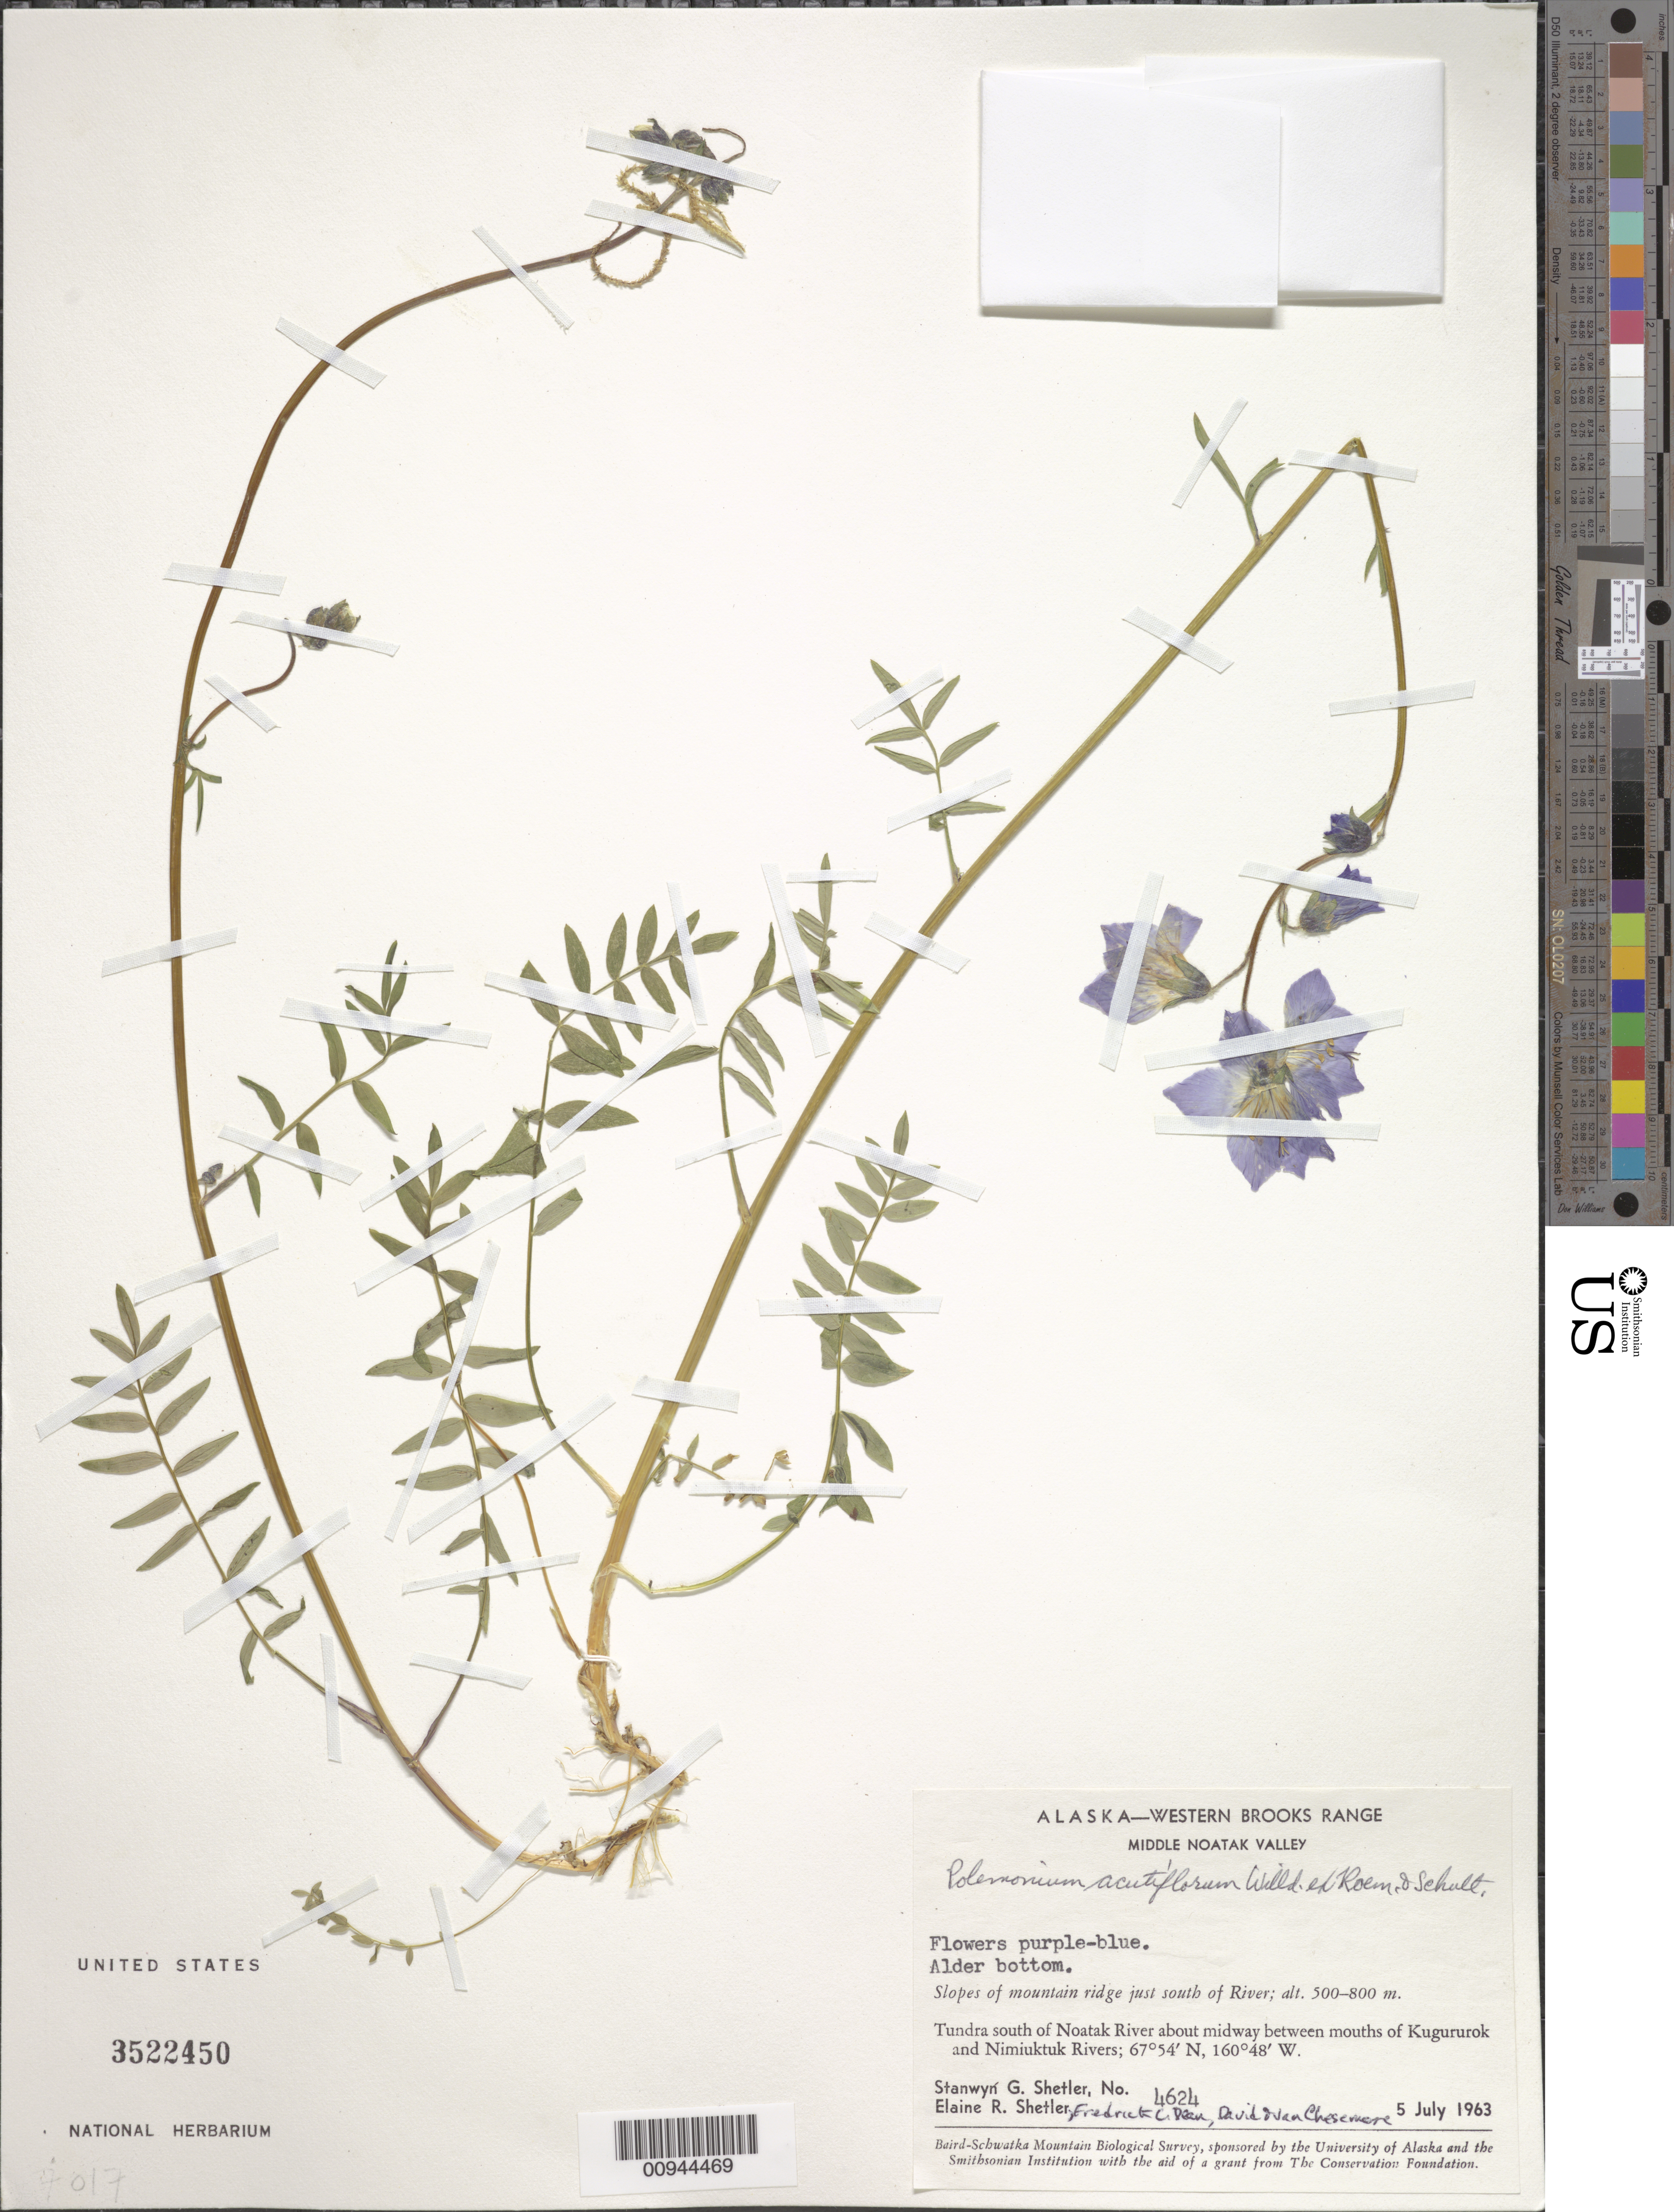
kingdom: Plantae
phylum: Tracheophyta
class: Magnoliopsida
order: Ericales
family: Polemoniaceae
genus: Polemonium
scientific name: Polemonium acutiflorum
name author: Willd. ex Roem. & Schult.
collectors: S. Shetler, E. R. Shetler, F. C. Dean, D. Chesemore & J. Chesemore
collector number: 4624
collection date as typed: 05 Jul 1963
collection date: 1963-07-05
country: United States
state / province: Alaska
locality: S of Noatak River about midway between mouths of Kugururok and Nimiuktuk Rivers. Western Brooks Range, Middle Noatak Valley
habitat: Tundra. Alder bottom. Slopes of mountain ridge just south of River.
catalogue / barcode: US 3522450